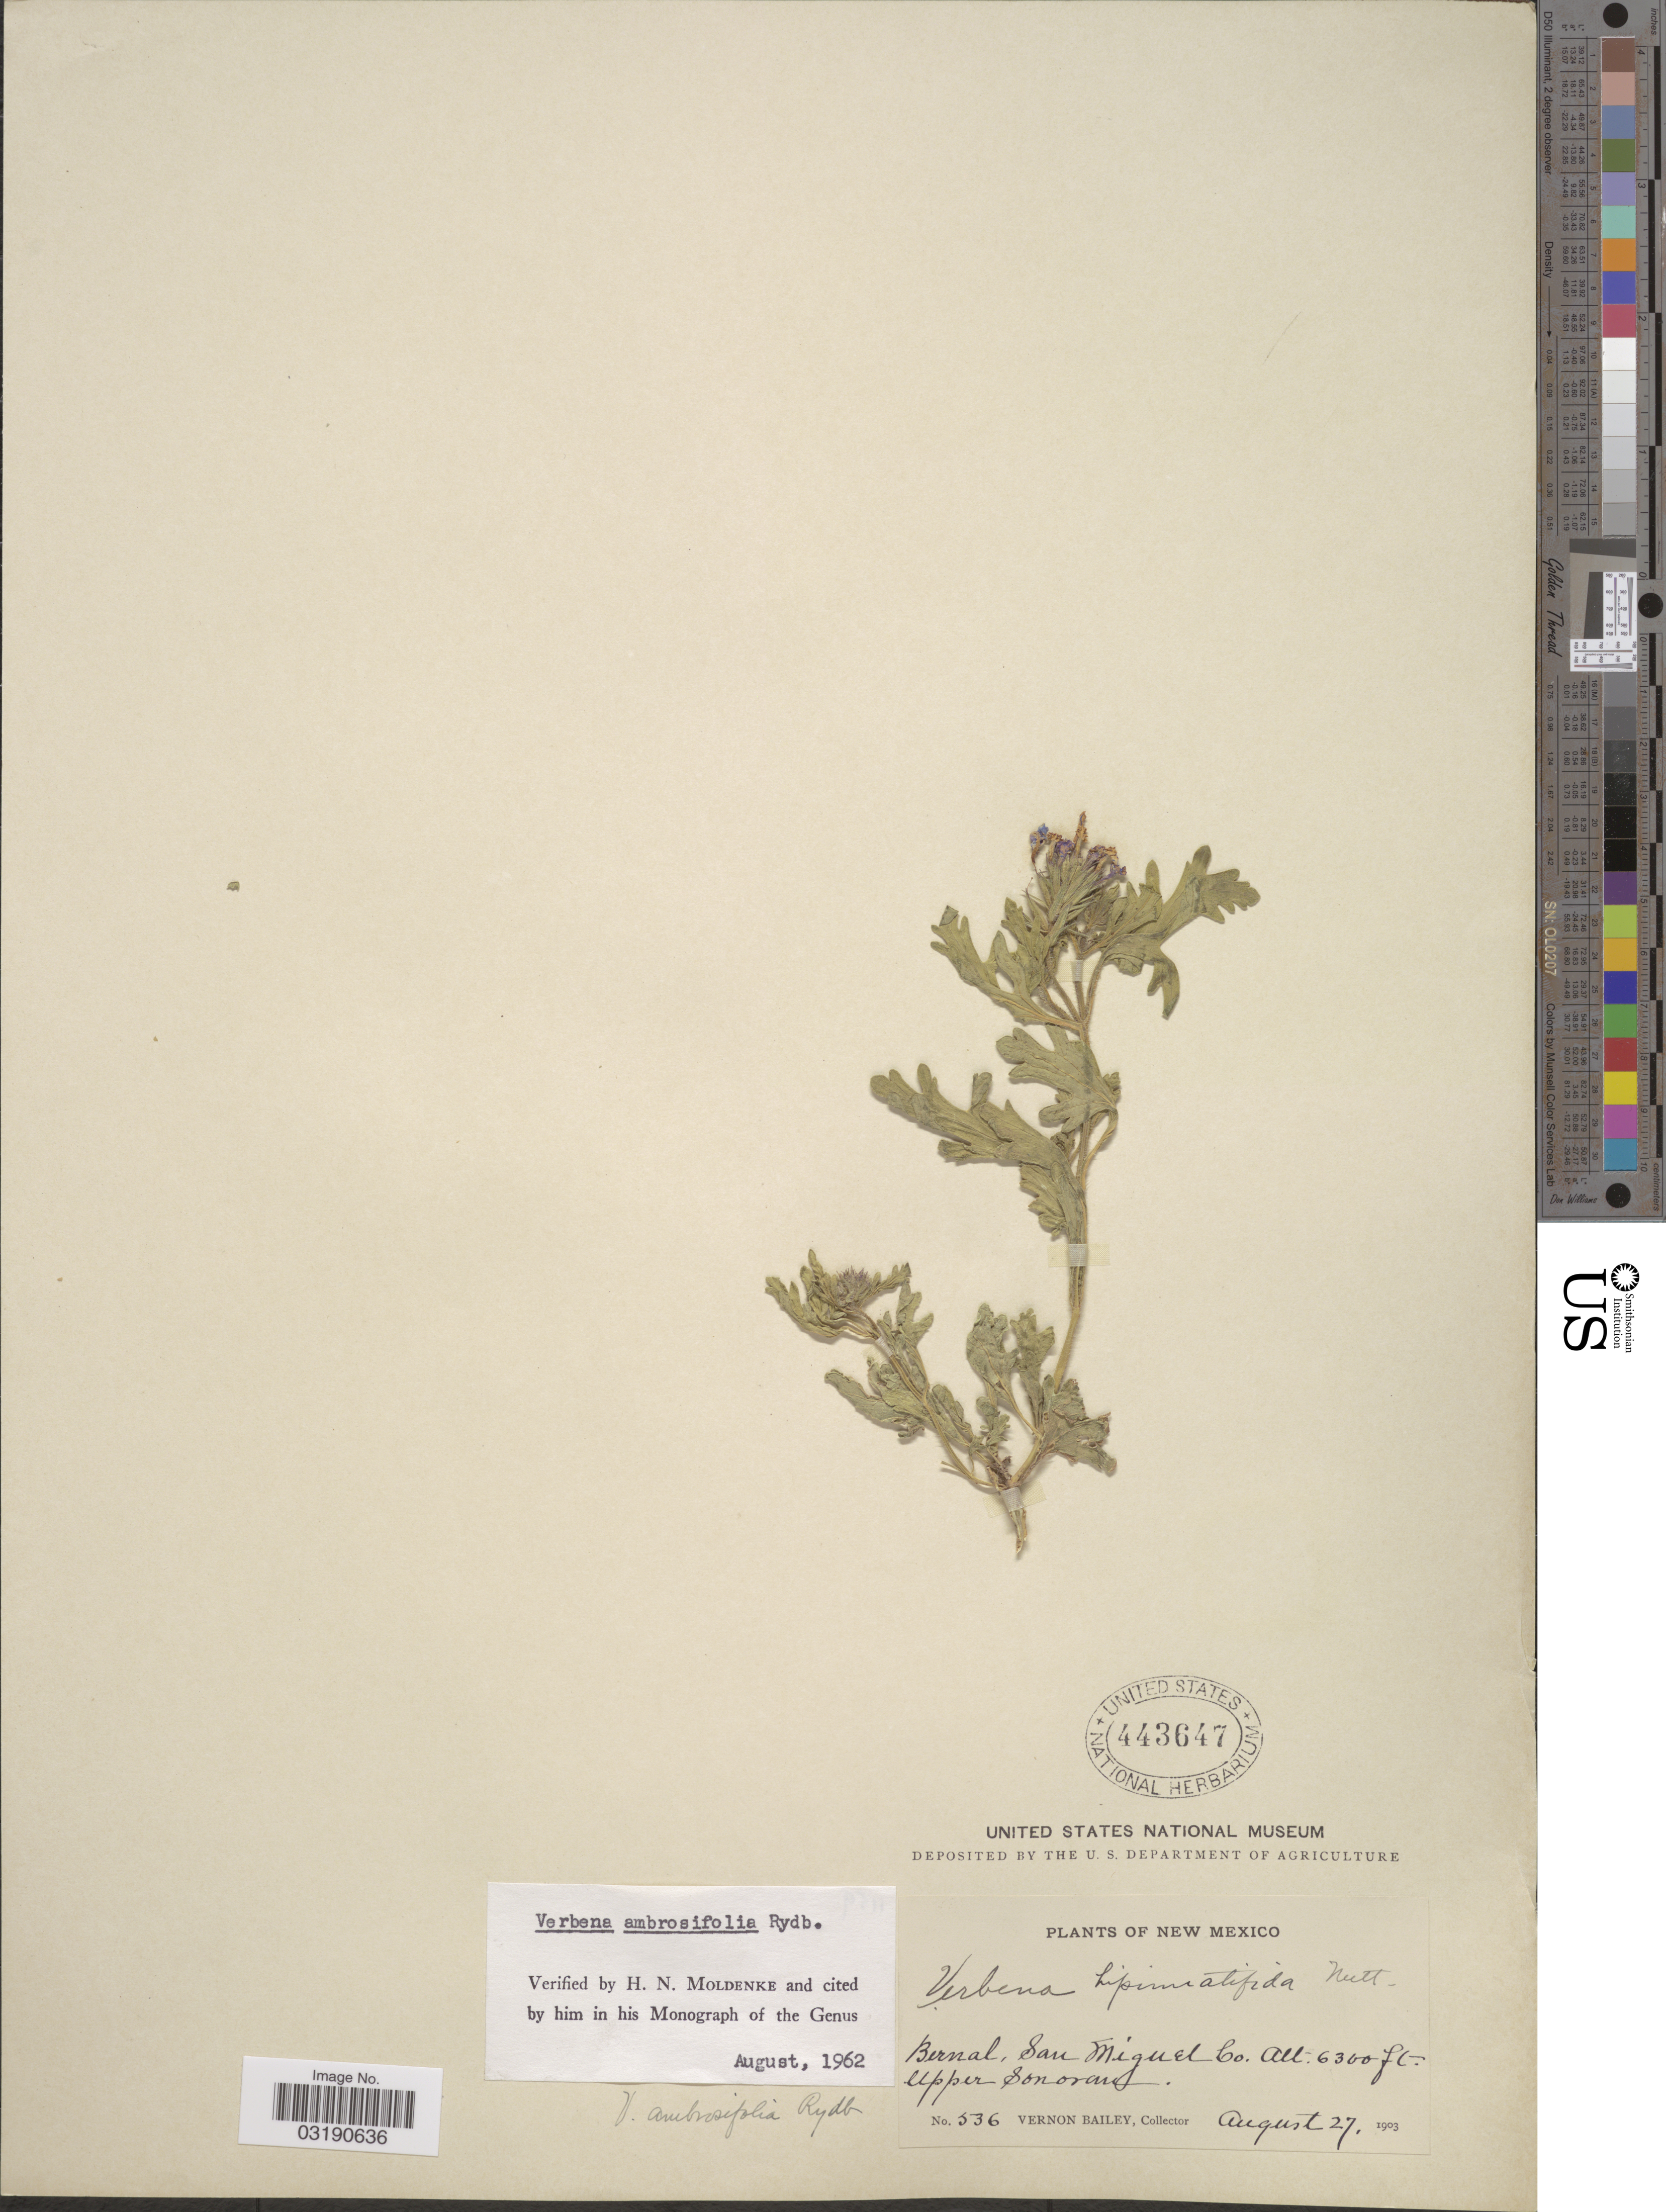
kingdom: Plantae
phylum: Tracheophyta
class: Magnoliopsida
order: Lamiales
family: Verbenaceae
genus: Verbena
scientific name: Verbena ambrosiifolia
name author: Rydb. ex Small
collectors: V. O. Bailey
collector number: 536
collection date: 1903-08-27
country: United States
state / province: New Mexico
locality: Bernal, San Miguel Co., Upper Sonoran.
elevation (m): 1920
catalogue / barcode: US 443647